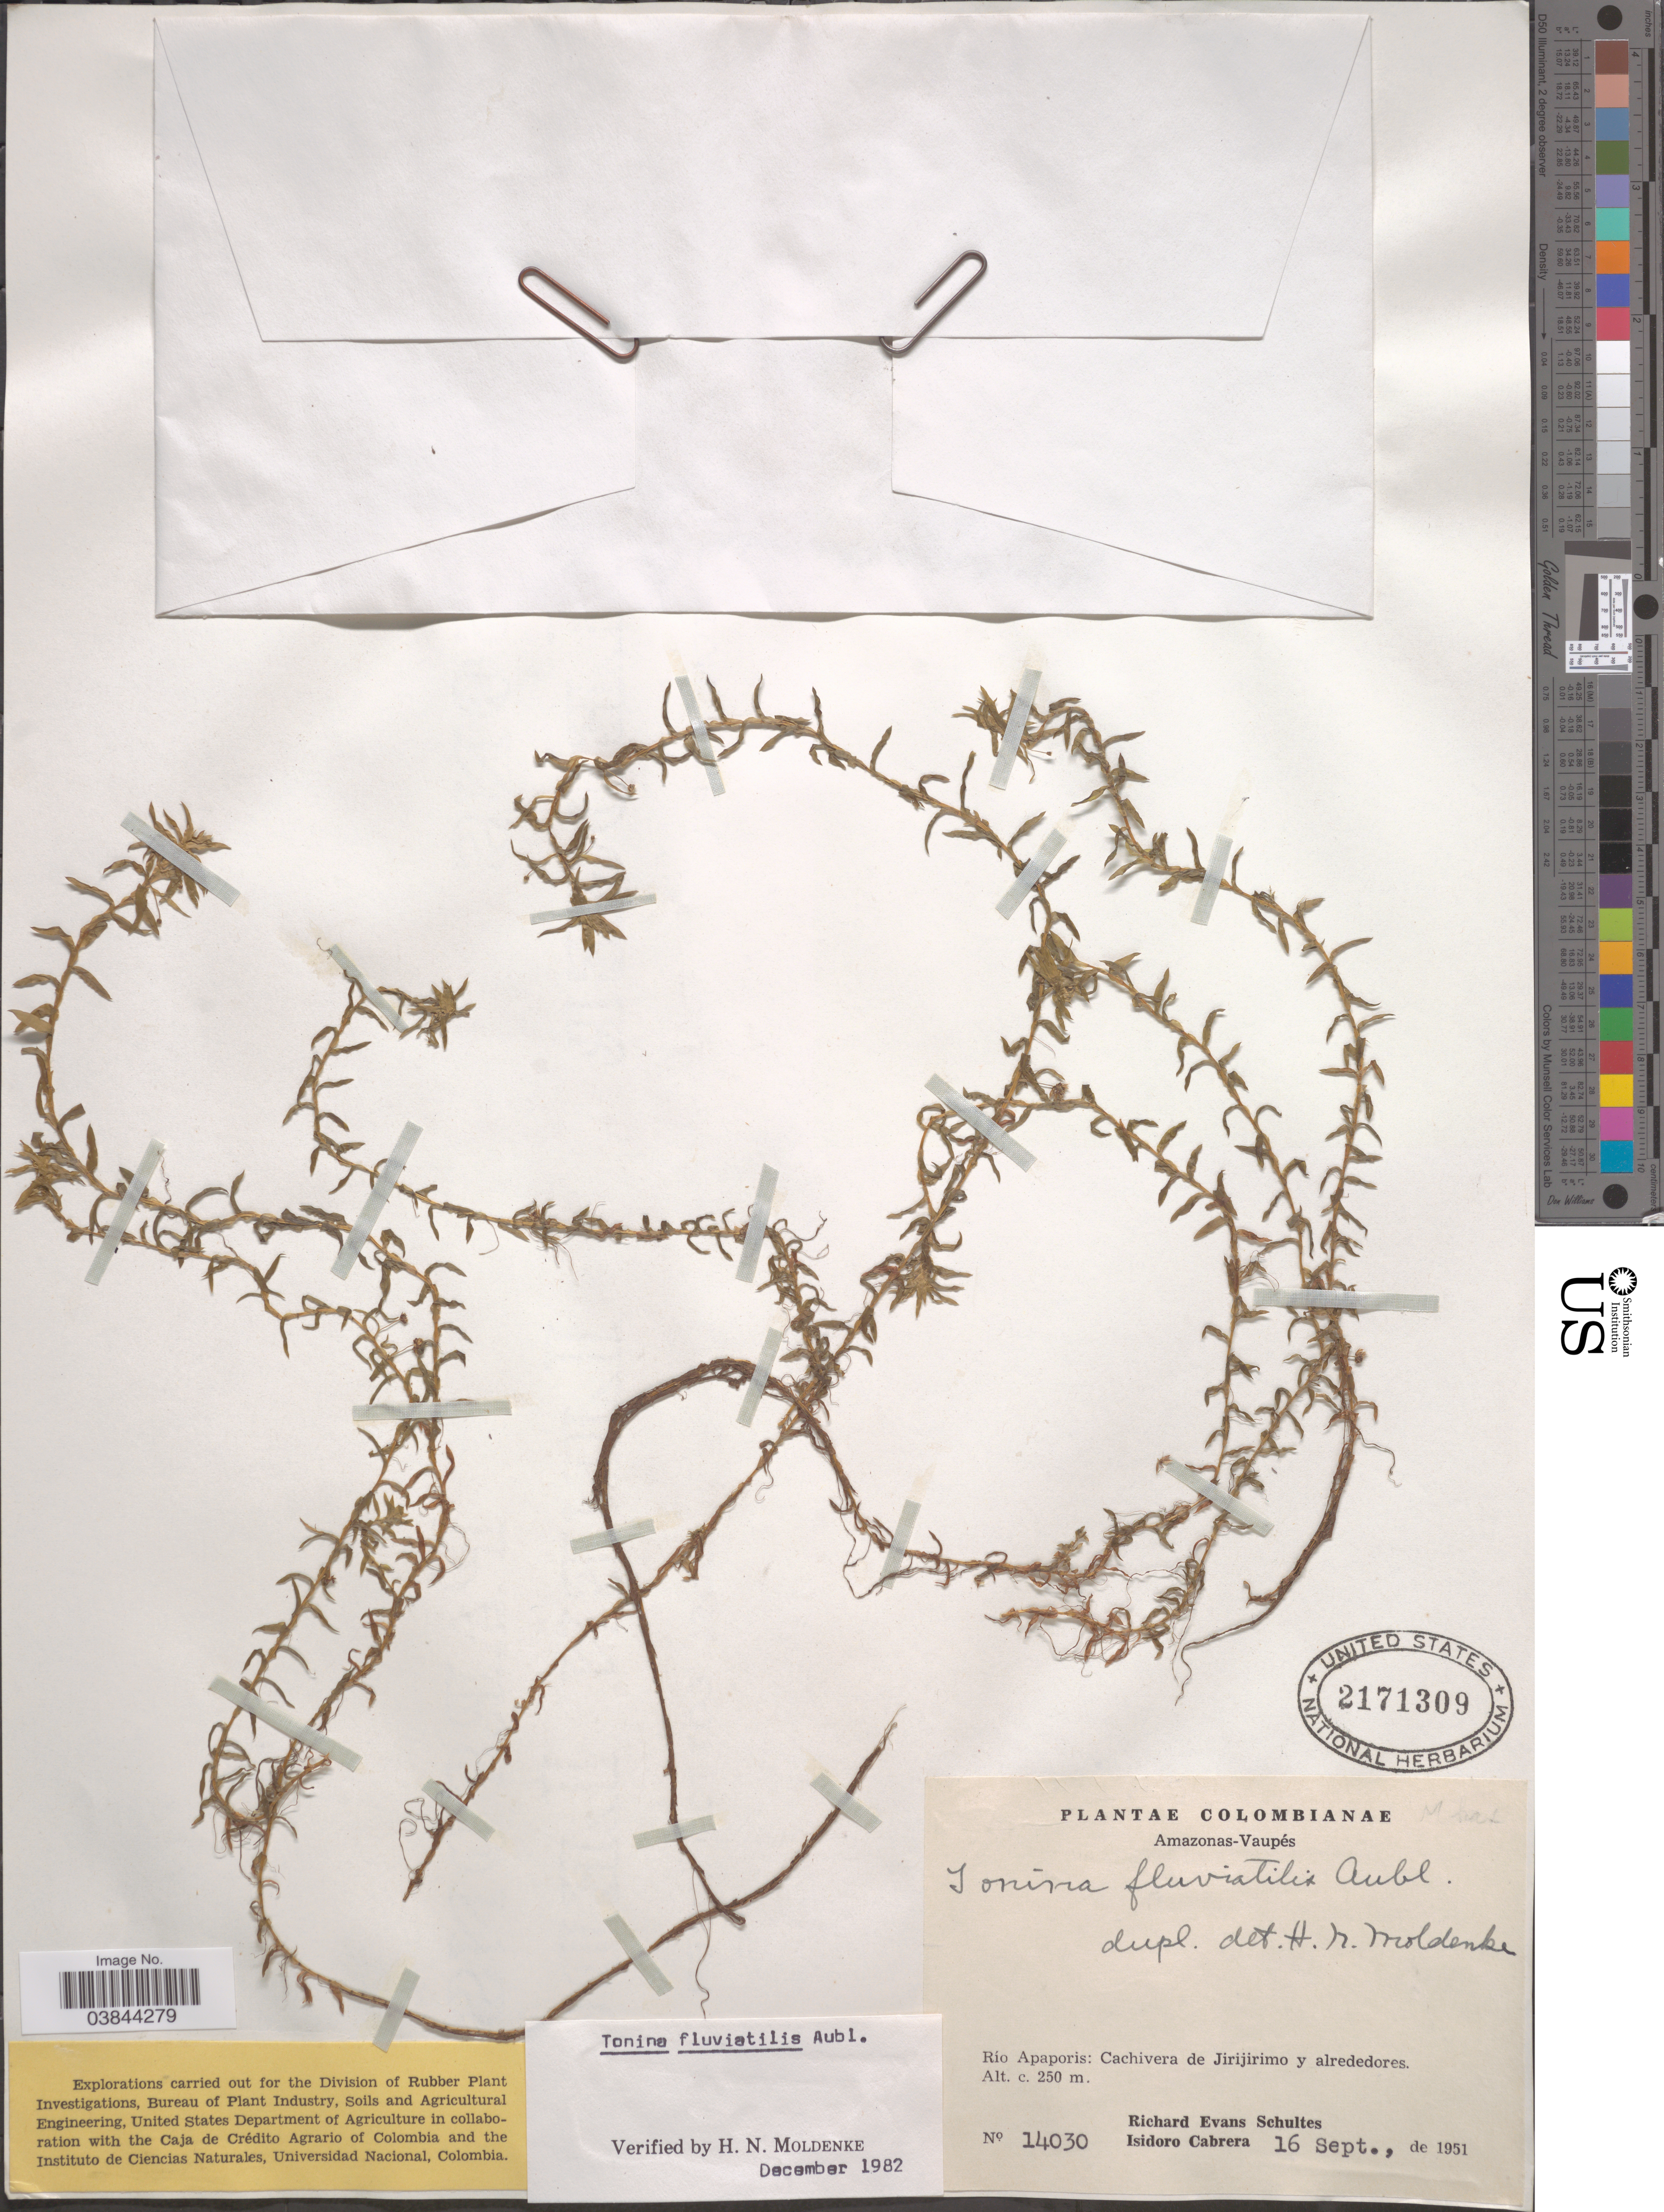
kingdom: Plantae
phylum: Tracheophyta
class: Liliopsida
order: Poales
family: Eriocaulaceae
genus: Tonina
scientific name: Tonina fluviatilis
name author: Aubl.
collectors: R. E. Schultes & I. Cabrera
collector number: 14030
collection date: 1951-09-16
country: Colombia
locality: Amazonas-Vaupés. Río Apaporis: Cachivera de Jirijirimo y alrededores.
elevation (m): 250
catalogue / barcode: US 2171309